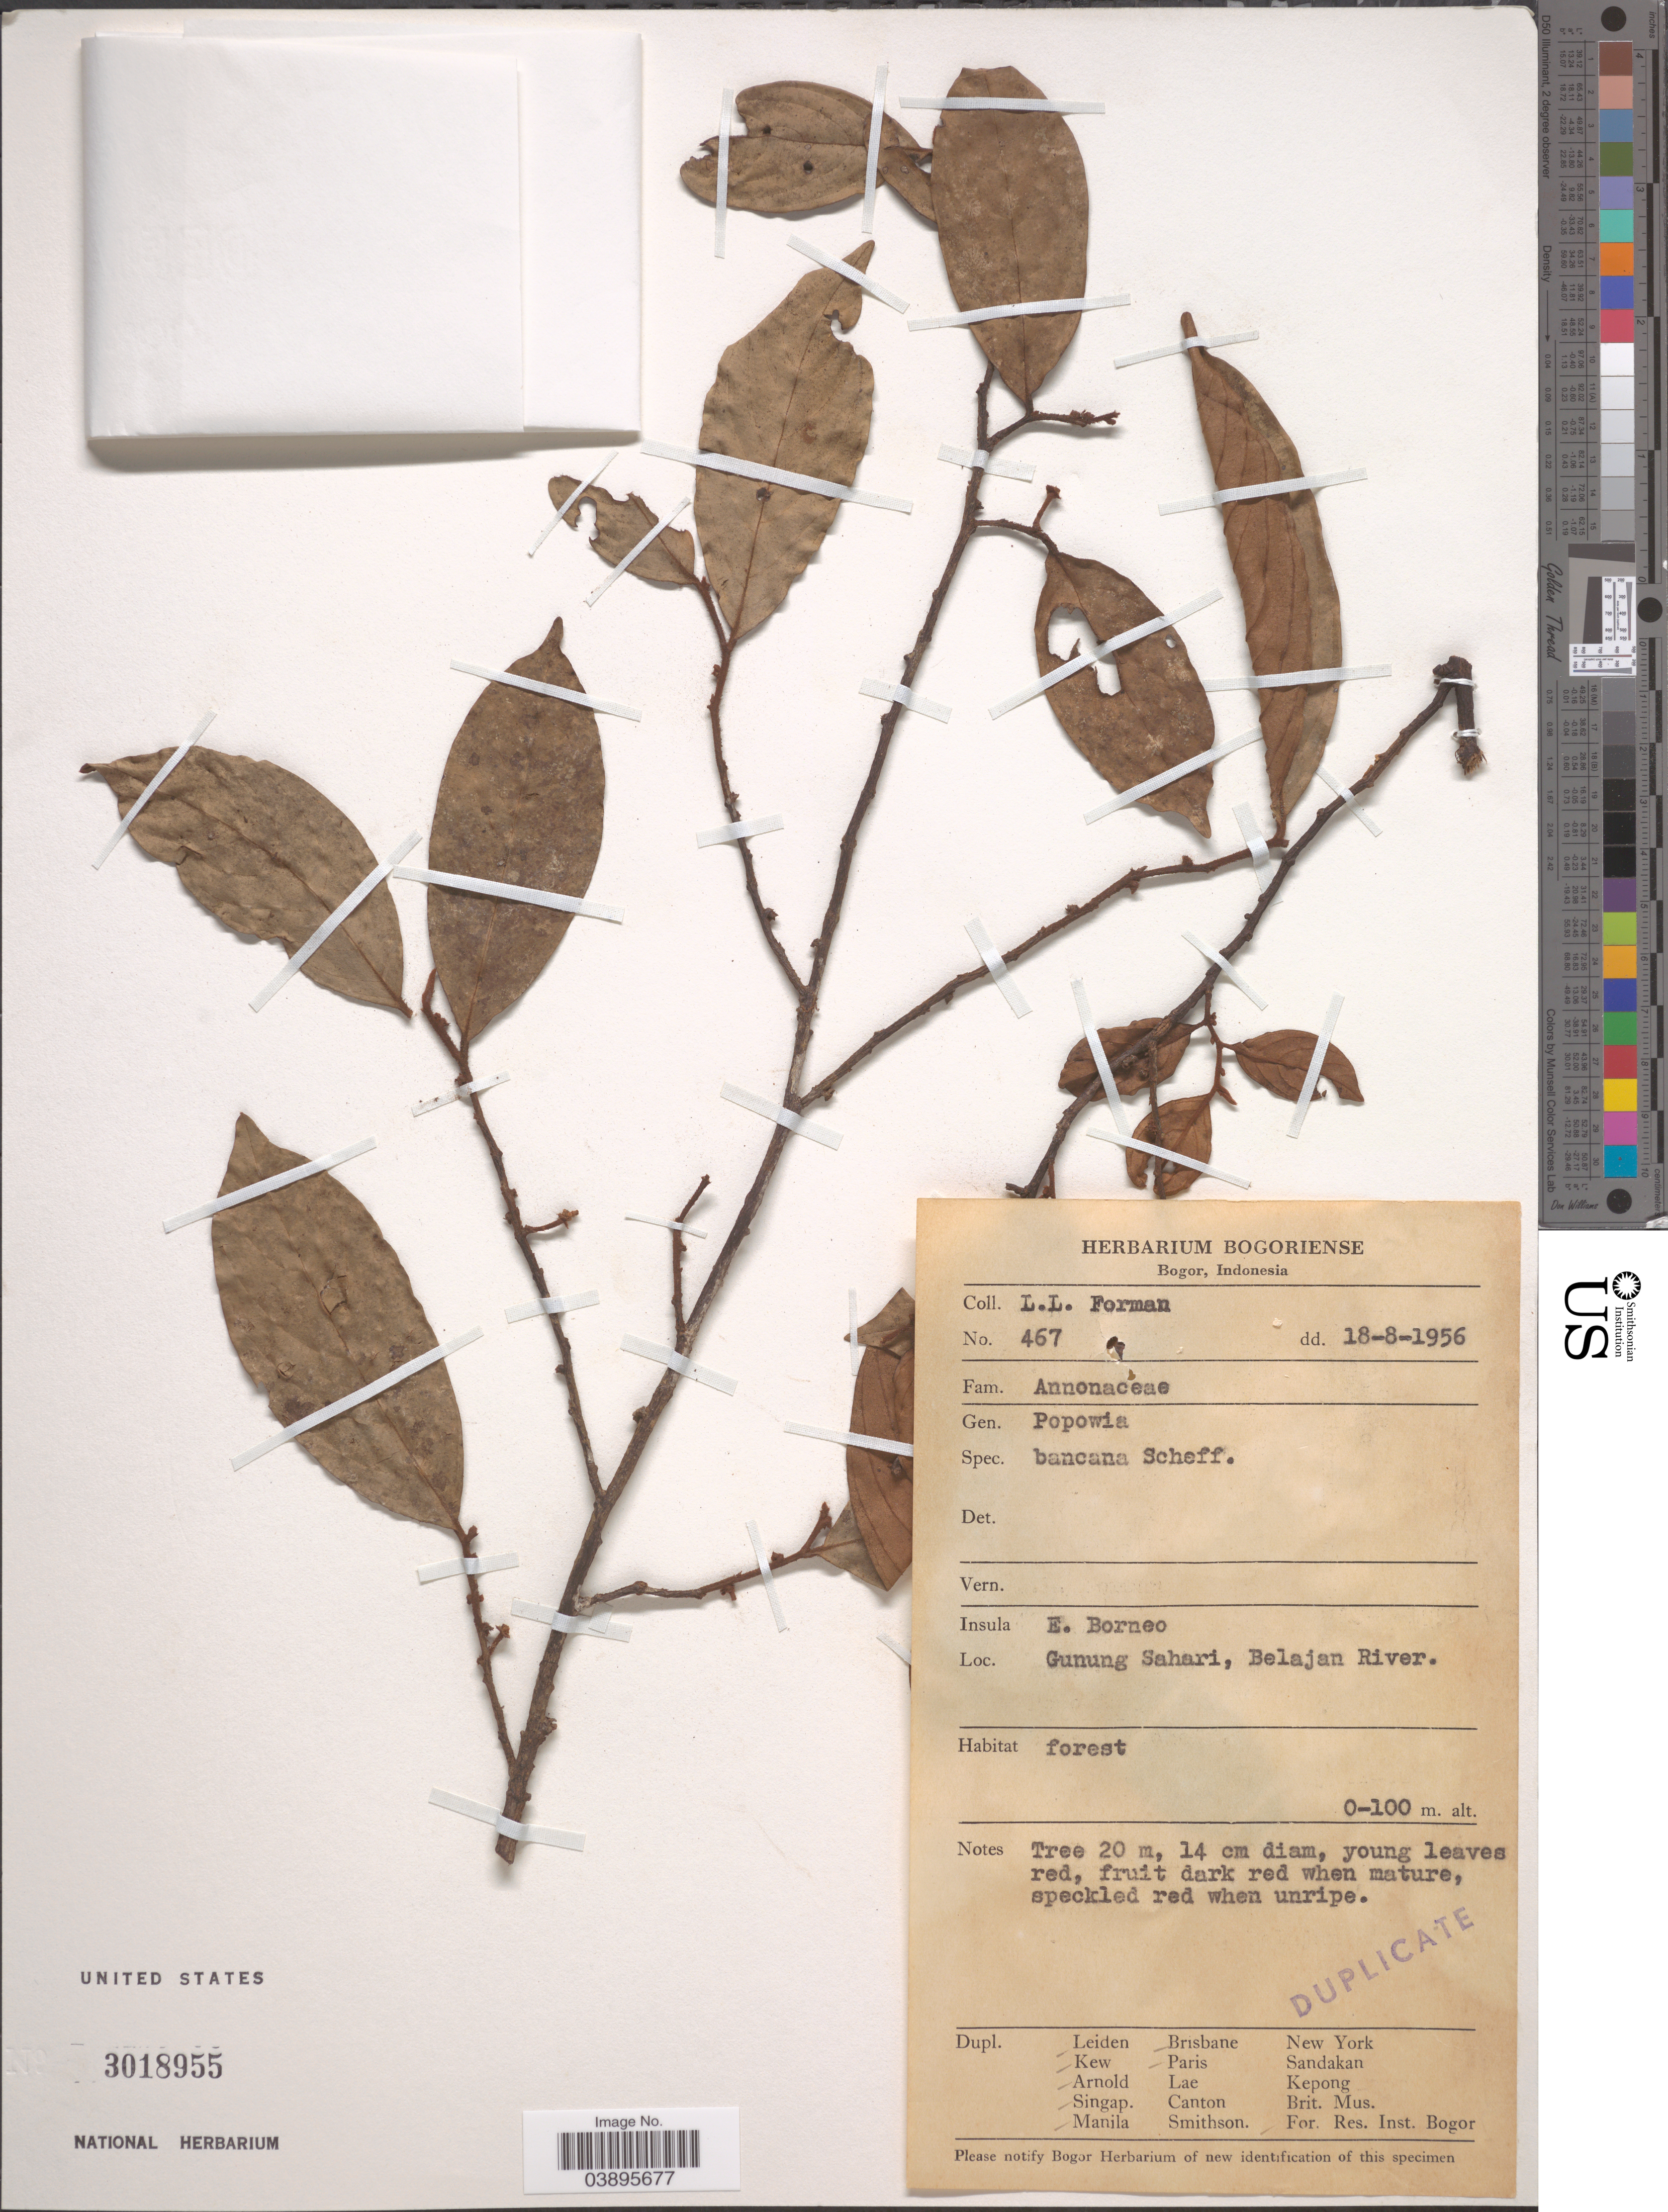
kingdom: Plantae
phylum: Tracheophyta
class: Magnoliopsida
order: Magnoliales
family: Annonaceae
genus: Popowia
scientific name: Popowia bancana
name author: Scheff.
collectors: L. Forman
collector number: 467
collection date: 1956-08-18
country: Indonesia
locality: Insula E. Borneo. Gunung Sahari, Belajan River.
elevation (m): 0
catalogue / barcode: US 3018955